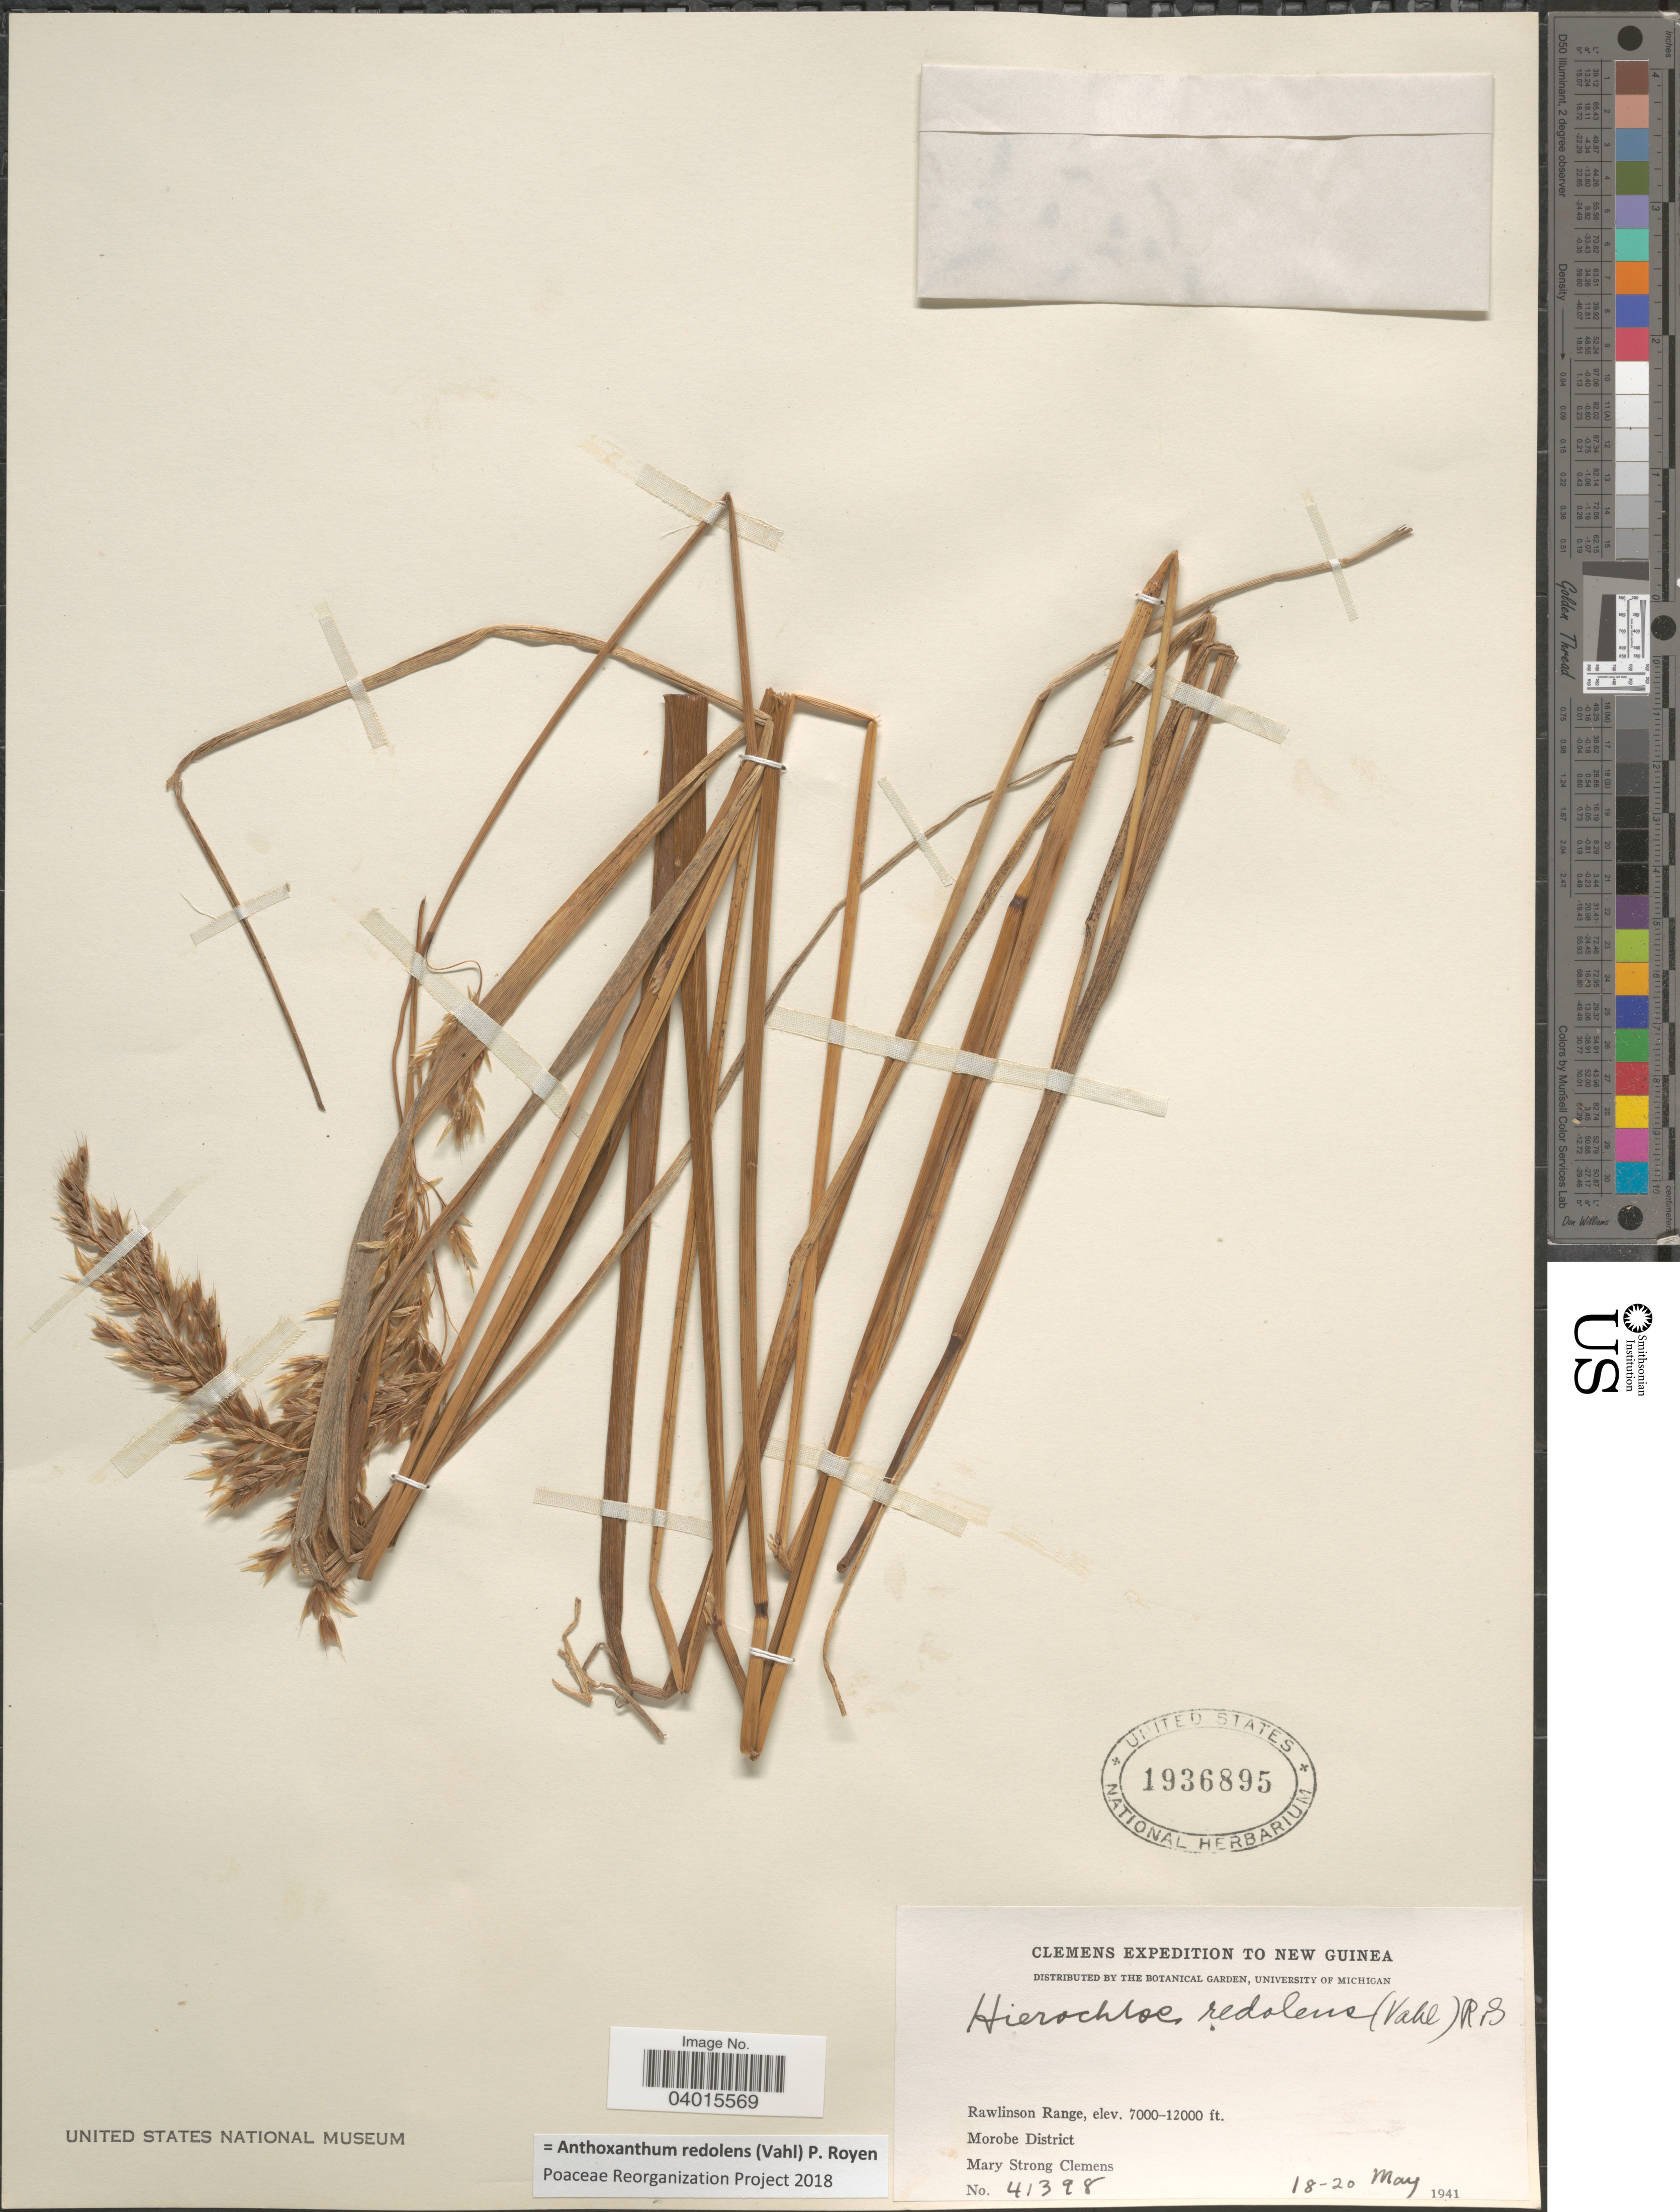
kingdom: Plantae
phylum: Tracheophyta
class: Liliopsida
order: Poales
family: Poaceae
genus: Anthoxanthum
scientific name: Anthoxanthum redolens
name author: (Vahl) P. Royen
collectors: M. S. Clemens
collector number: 41398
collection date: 1941-05-18/1941-05-20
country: Papua New Guinea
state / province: Morobe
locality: New Guinea. Rawlinson Range. Morobe District.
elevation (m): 2134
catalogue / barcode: US 1936895